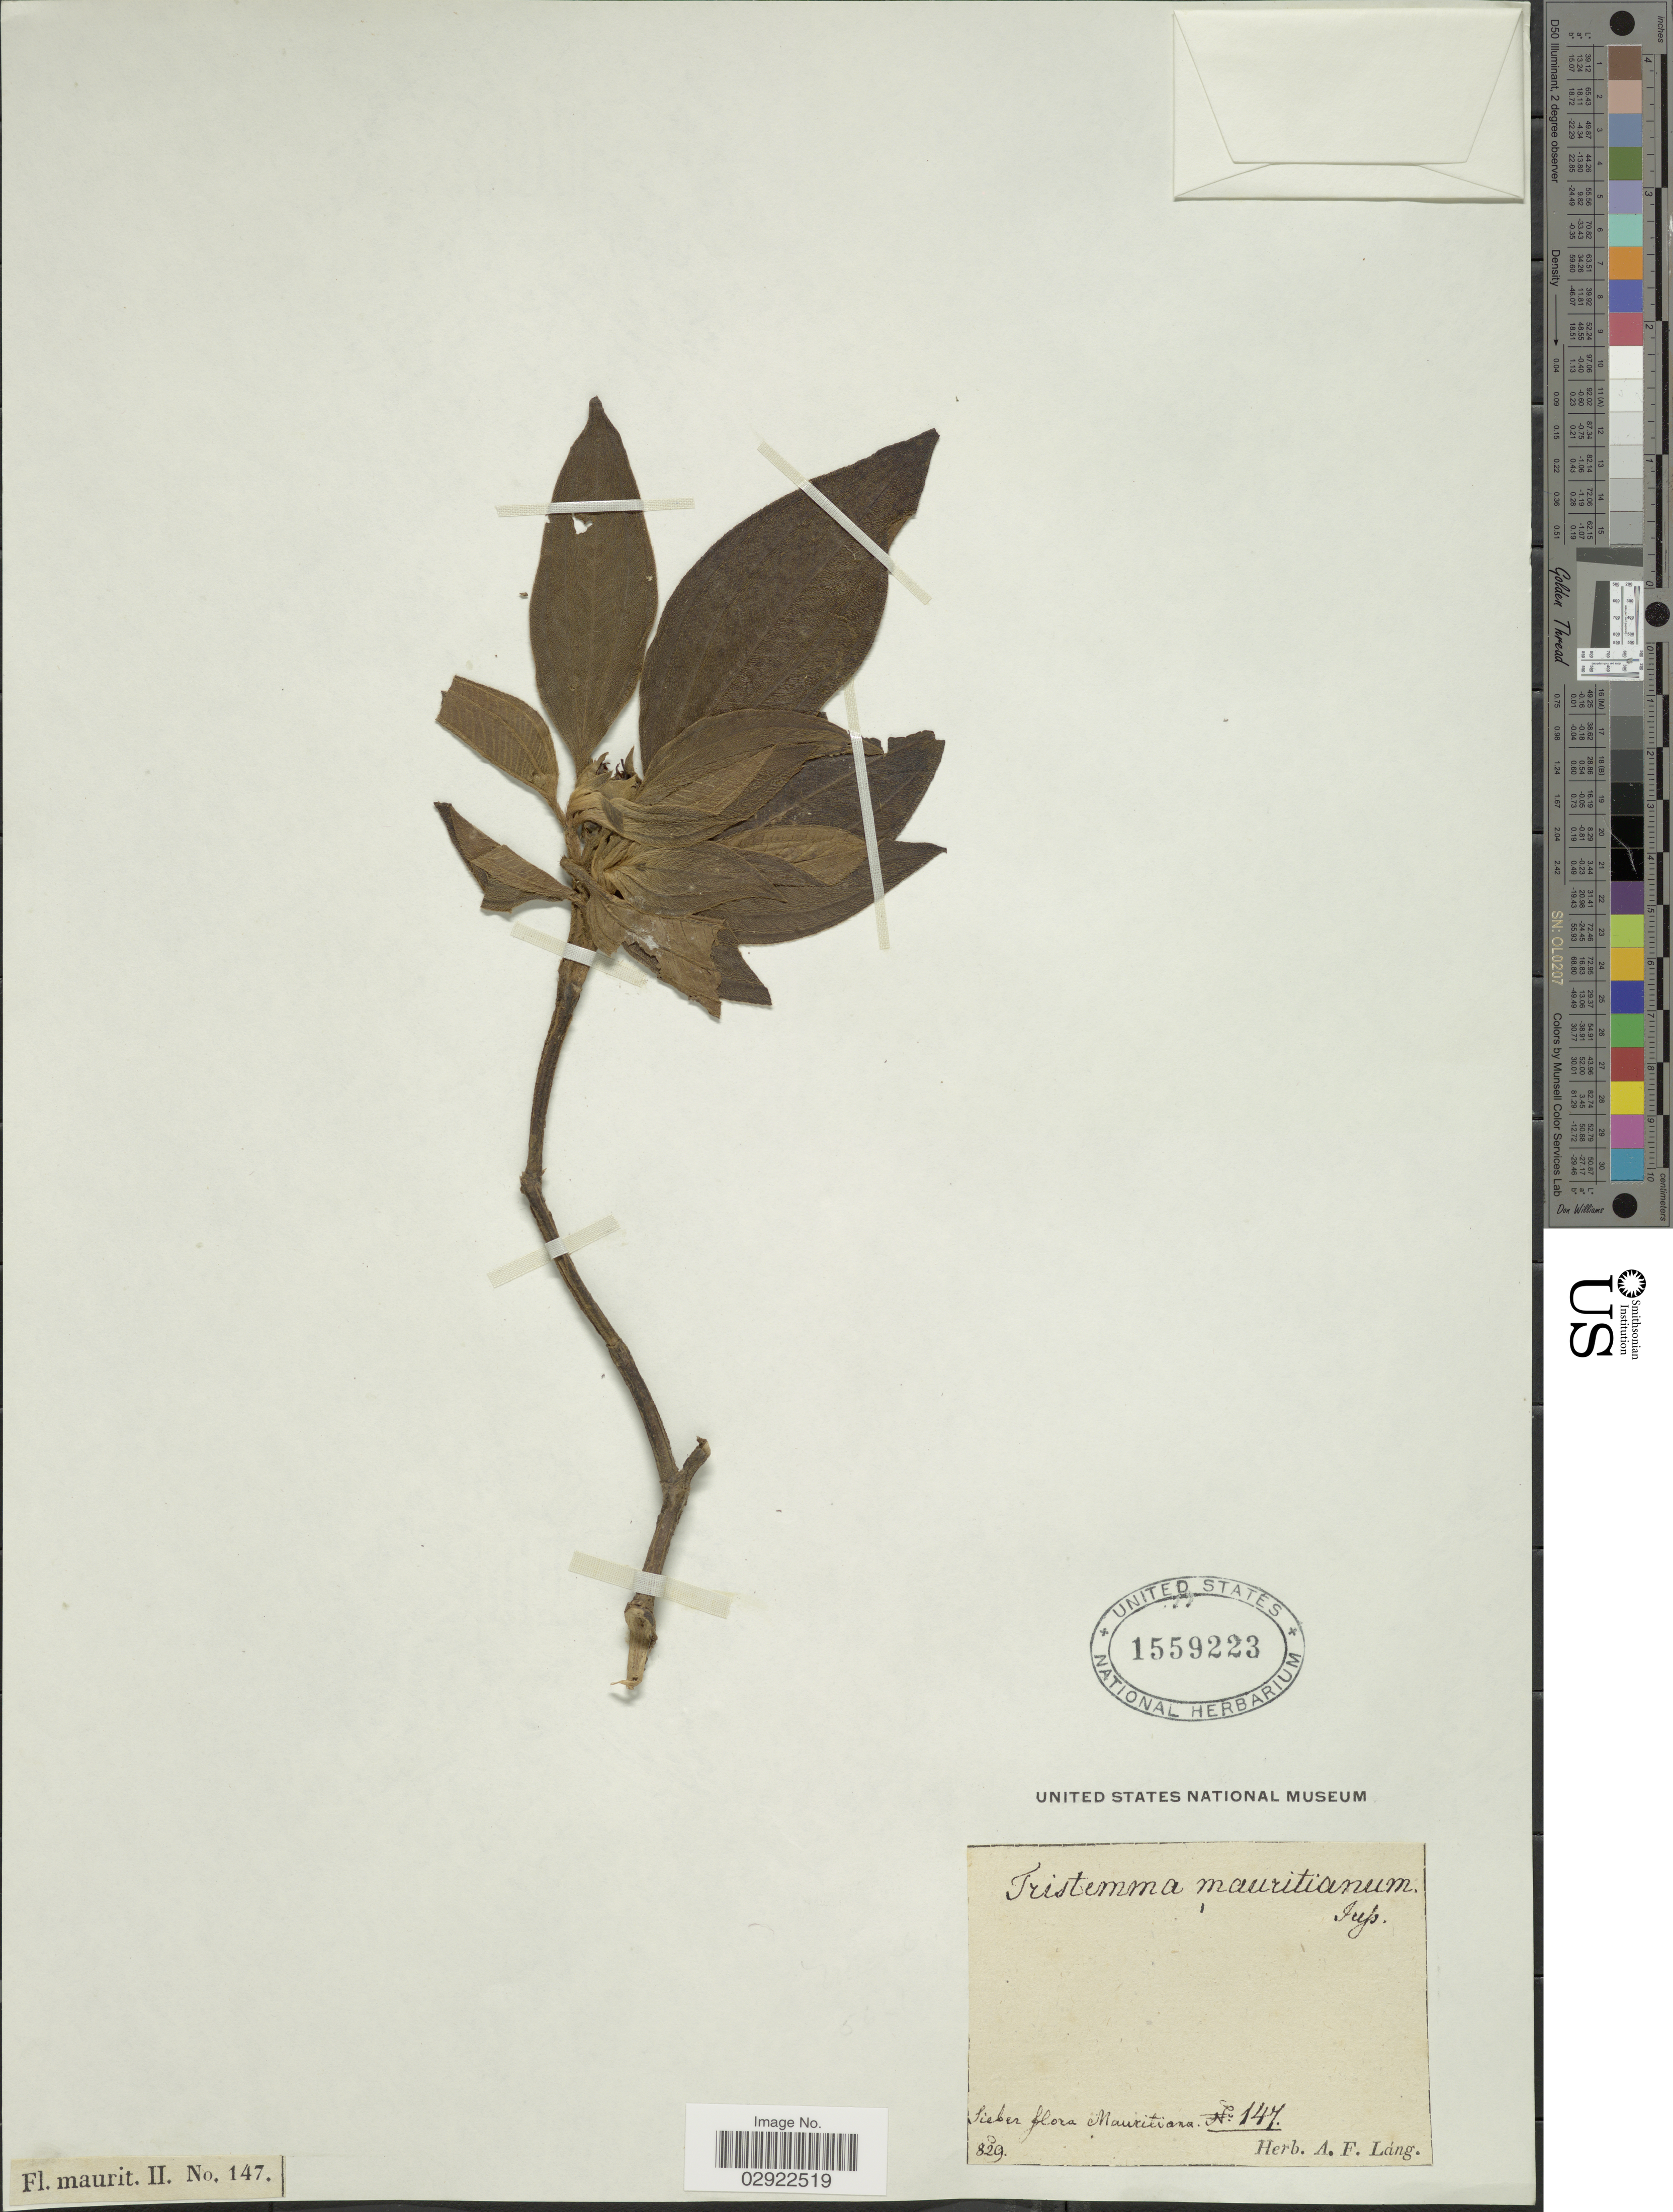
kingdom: Plantae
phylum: Tracheophyta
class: Magnoliopsida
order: Myrtales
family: Melastomataceae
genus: Tristemma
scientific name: Tristemma mauritianum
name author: J.F. Gmel.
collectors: -- Sieber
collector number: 147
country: Mauritania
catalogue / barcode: US 1559223